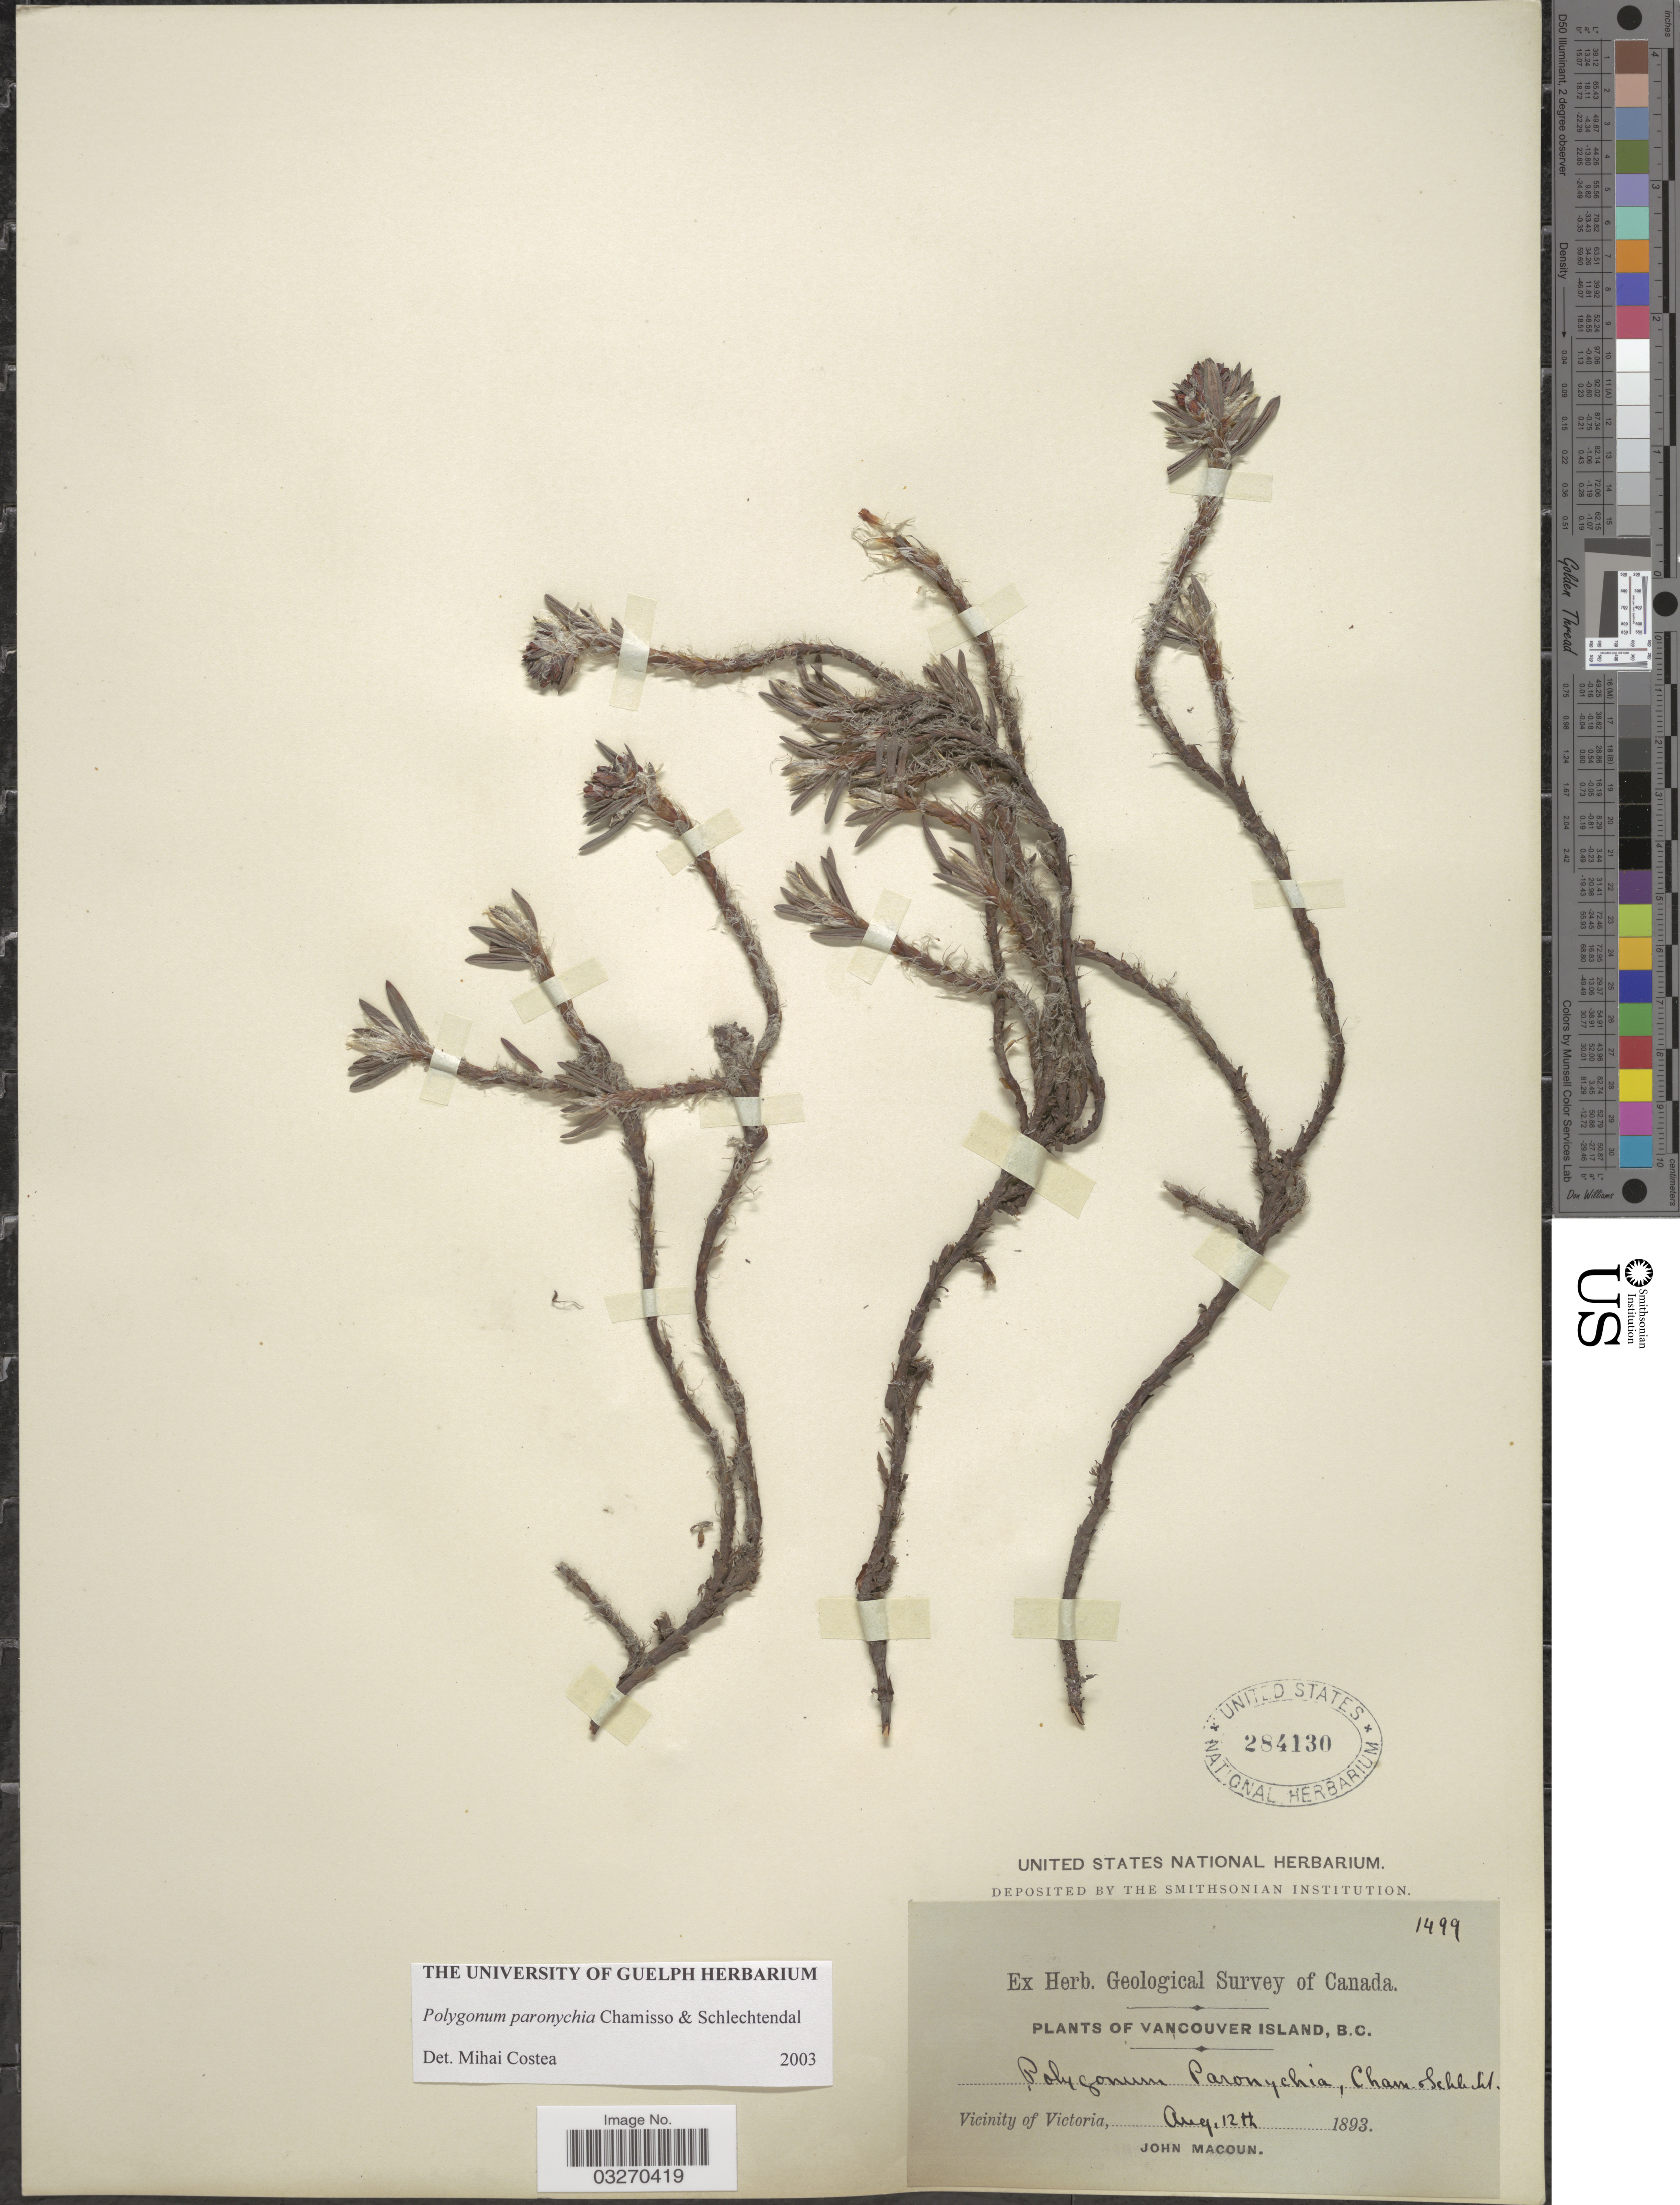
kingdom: Plantae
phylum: Tracheophyta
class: Magnoliopsida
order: Caryophyllales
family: Polygonaceae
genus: Polygonum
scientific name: Polygonum paronychia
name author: Cham. & Schltdl.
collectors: J. Macoun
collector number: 1499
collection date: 1893-08-12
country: Canada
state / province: British Columbia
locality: Vancouver Island. Vicinity of Victoria.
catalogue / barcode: US 284130